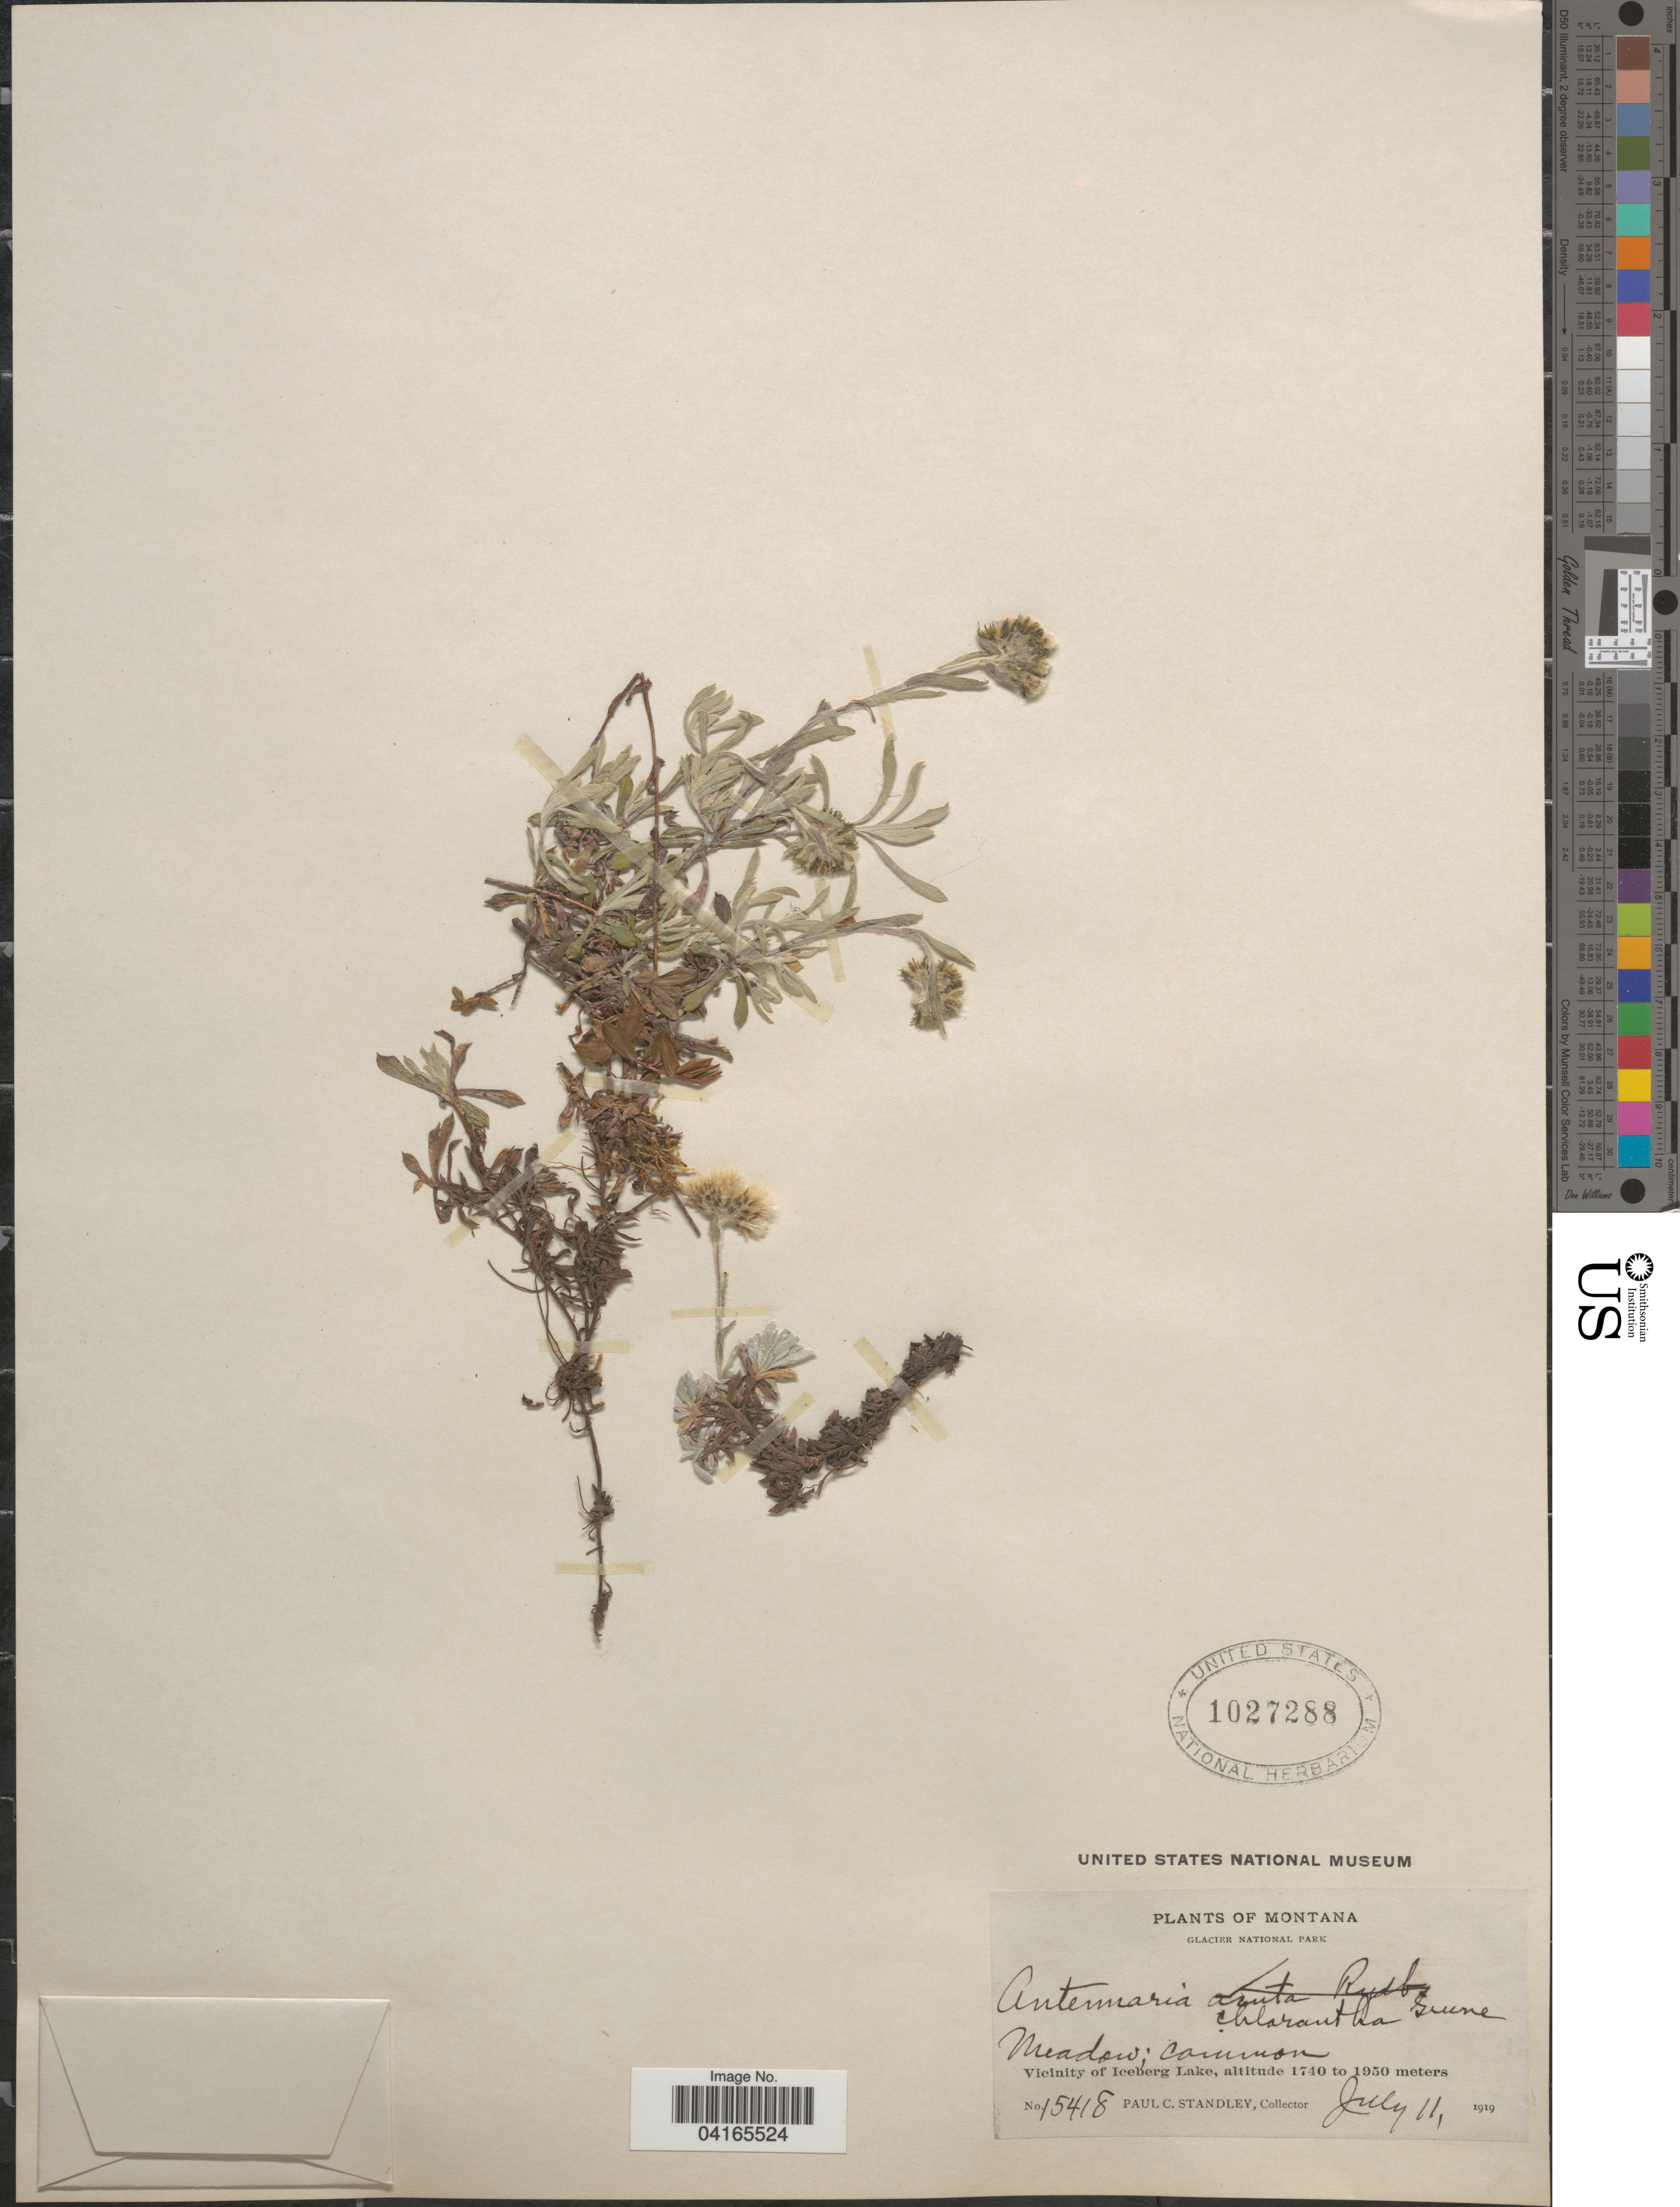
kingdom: Plantae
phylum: Tracheophyta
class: Magnoliopsida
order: Asterales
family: Asteraceae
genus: Antennaria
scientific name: Antennaria chlorantha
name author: Greene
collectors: P. C. Standley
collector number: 15418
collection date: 1919-07-11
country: United States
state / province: Montana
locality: Glacier National Park. Vicinity of Iceberg Lake.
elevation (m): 1740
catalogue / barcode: US 1027288